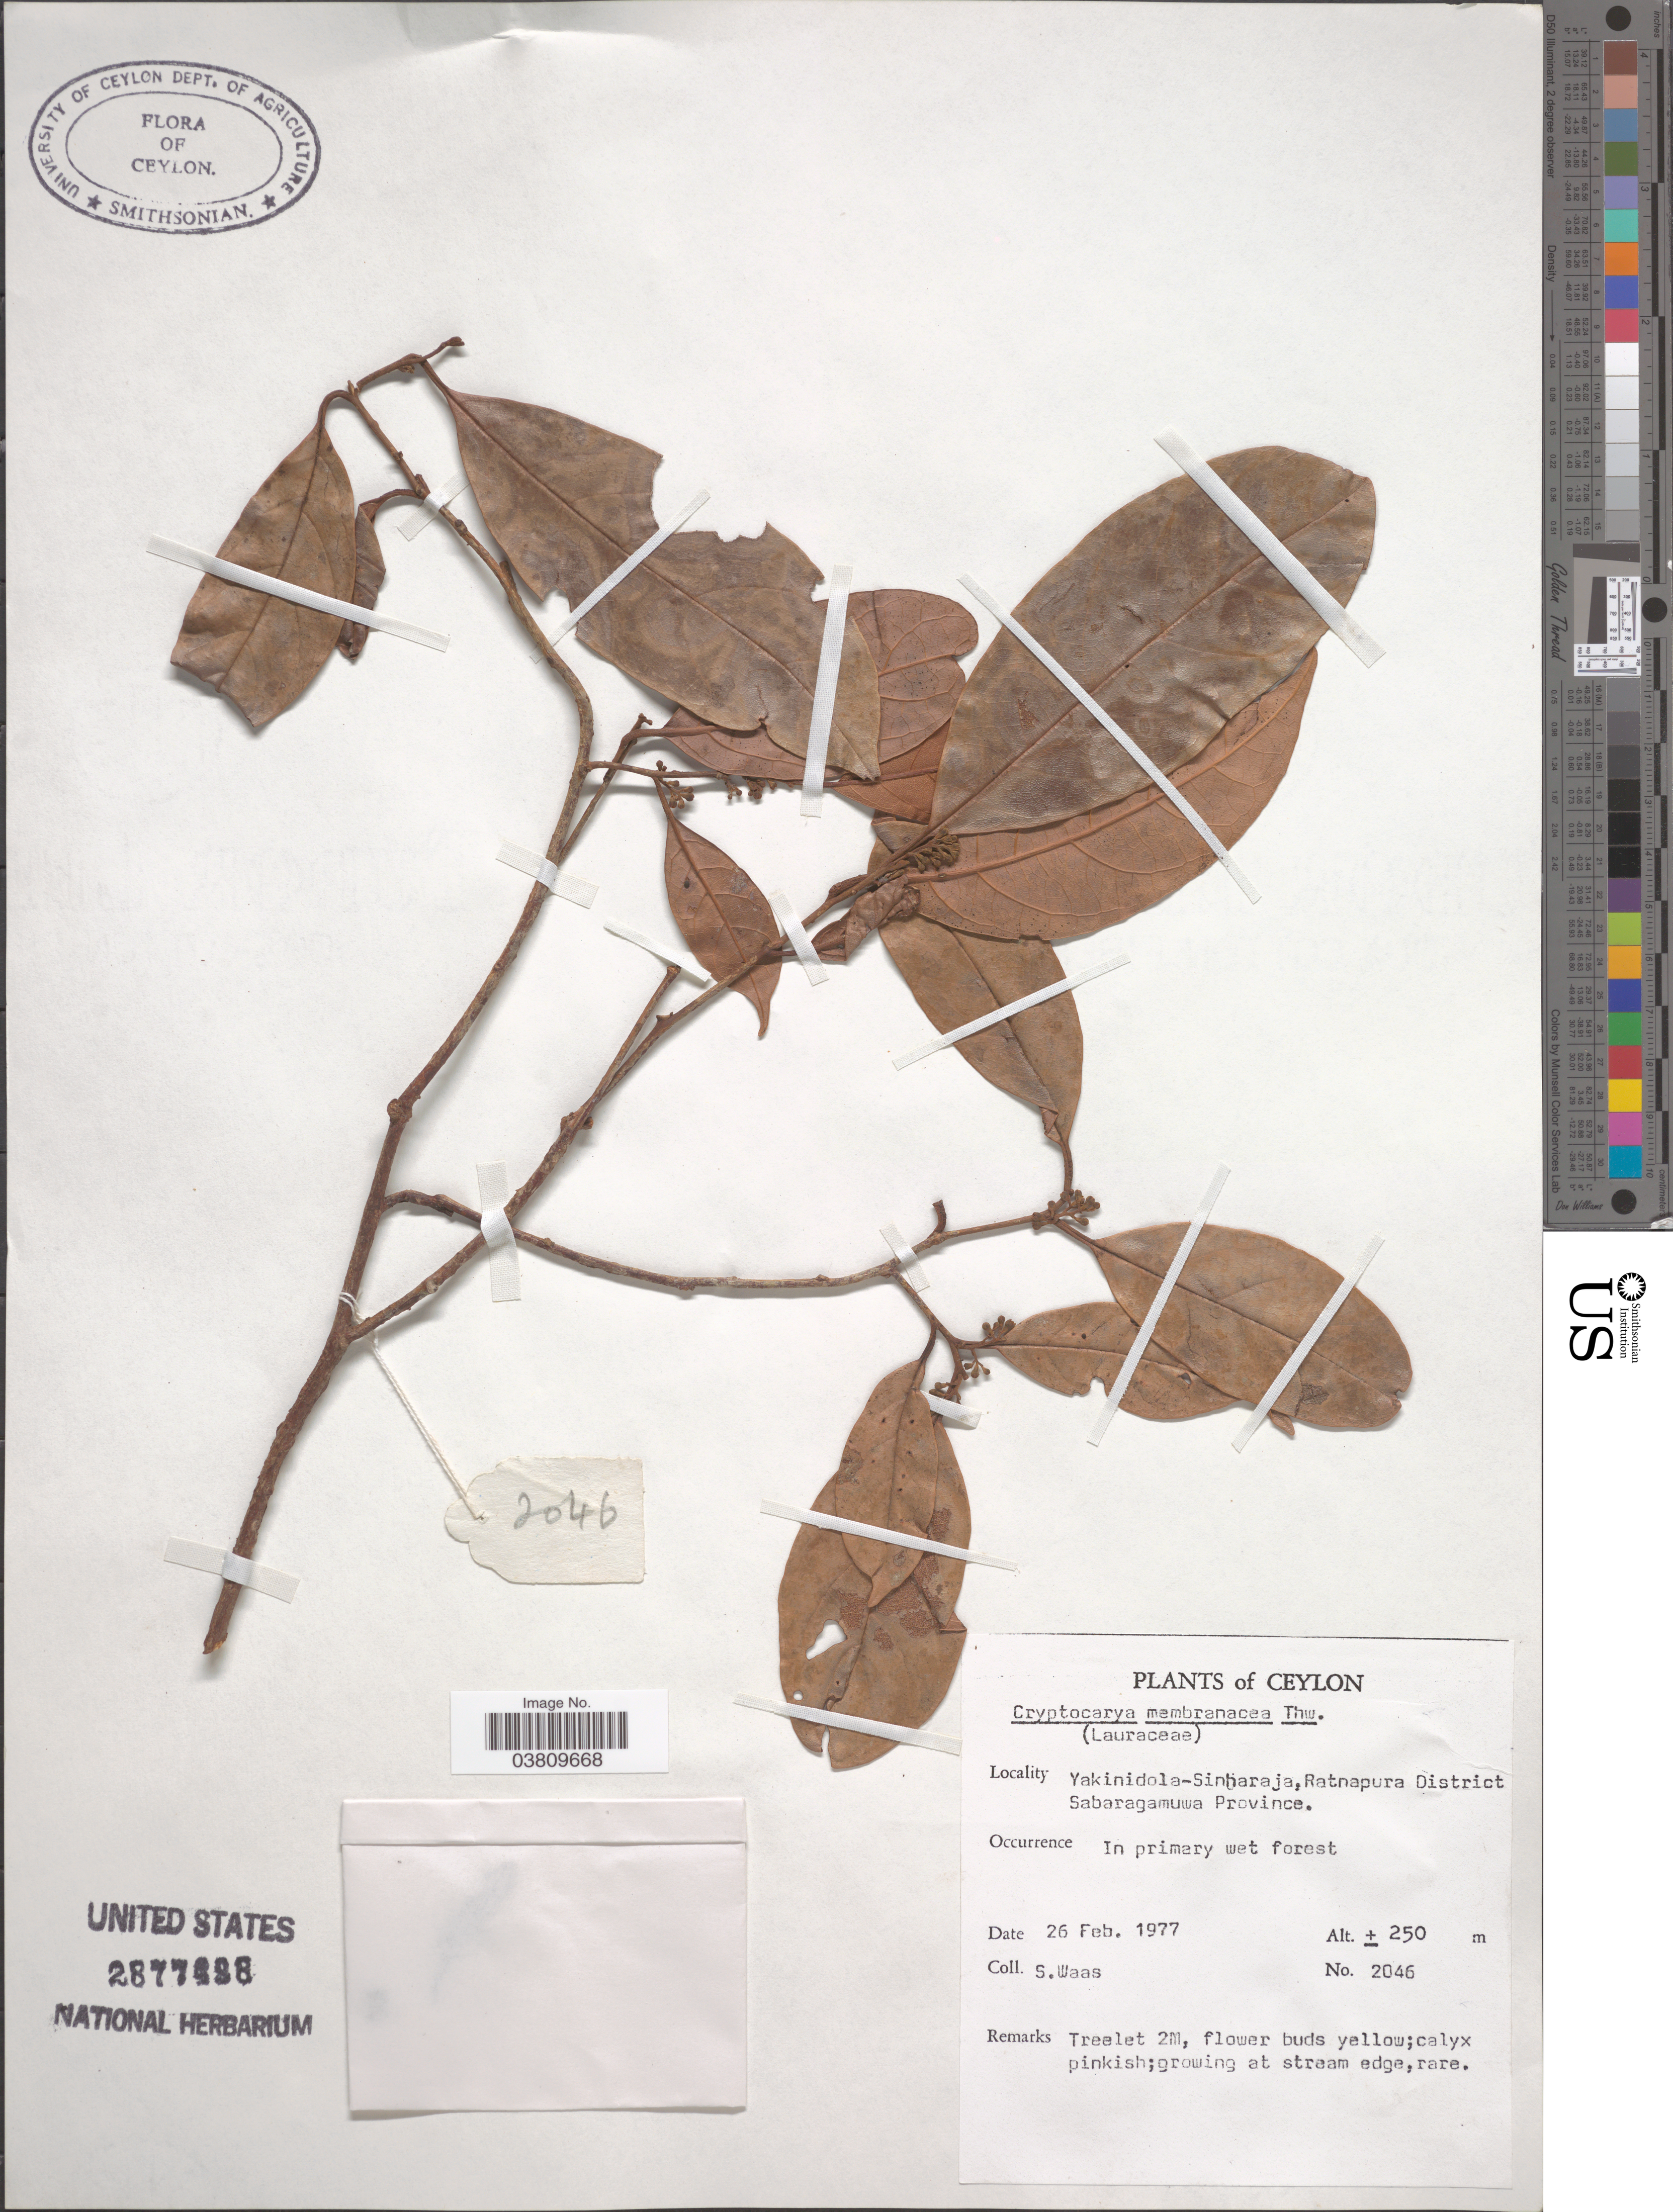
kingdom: Plantae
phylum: Tracheophyta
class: Magnoliopsida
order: Laurales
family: Lauraceae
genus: Cryptocarya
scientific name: Cryptocarya membranacea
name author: Thwaites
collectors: S. Waas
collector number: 2046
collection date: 1977-02-26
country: Sri Lanka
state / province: Sabaragamuwa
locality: Ceylon. Yakinidola-Sinharaja, Ratnapura District.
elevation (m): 250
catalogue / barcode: US 2877488